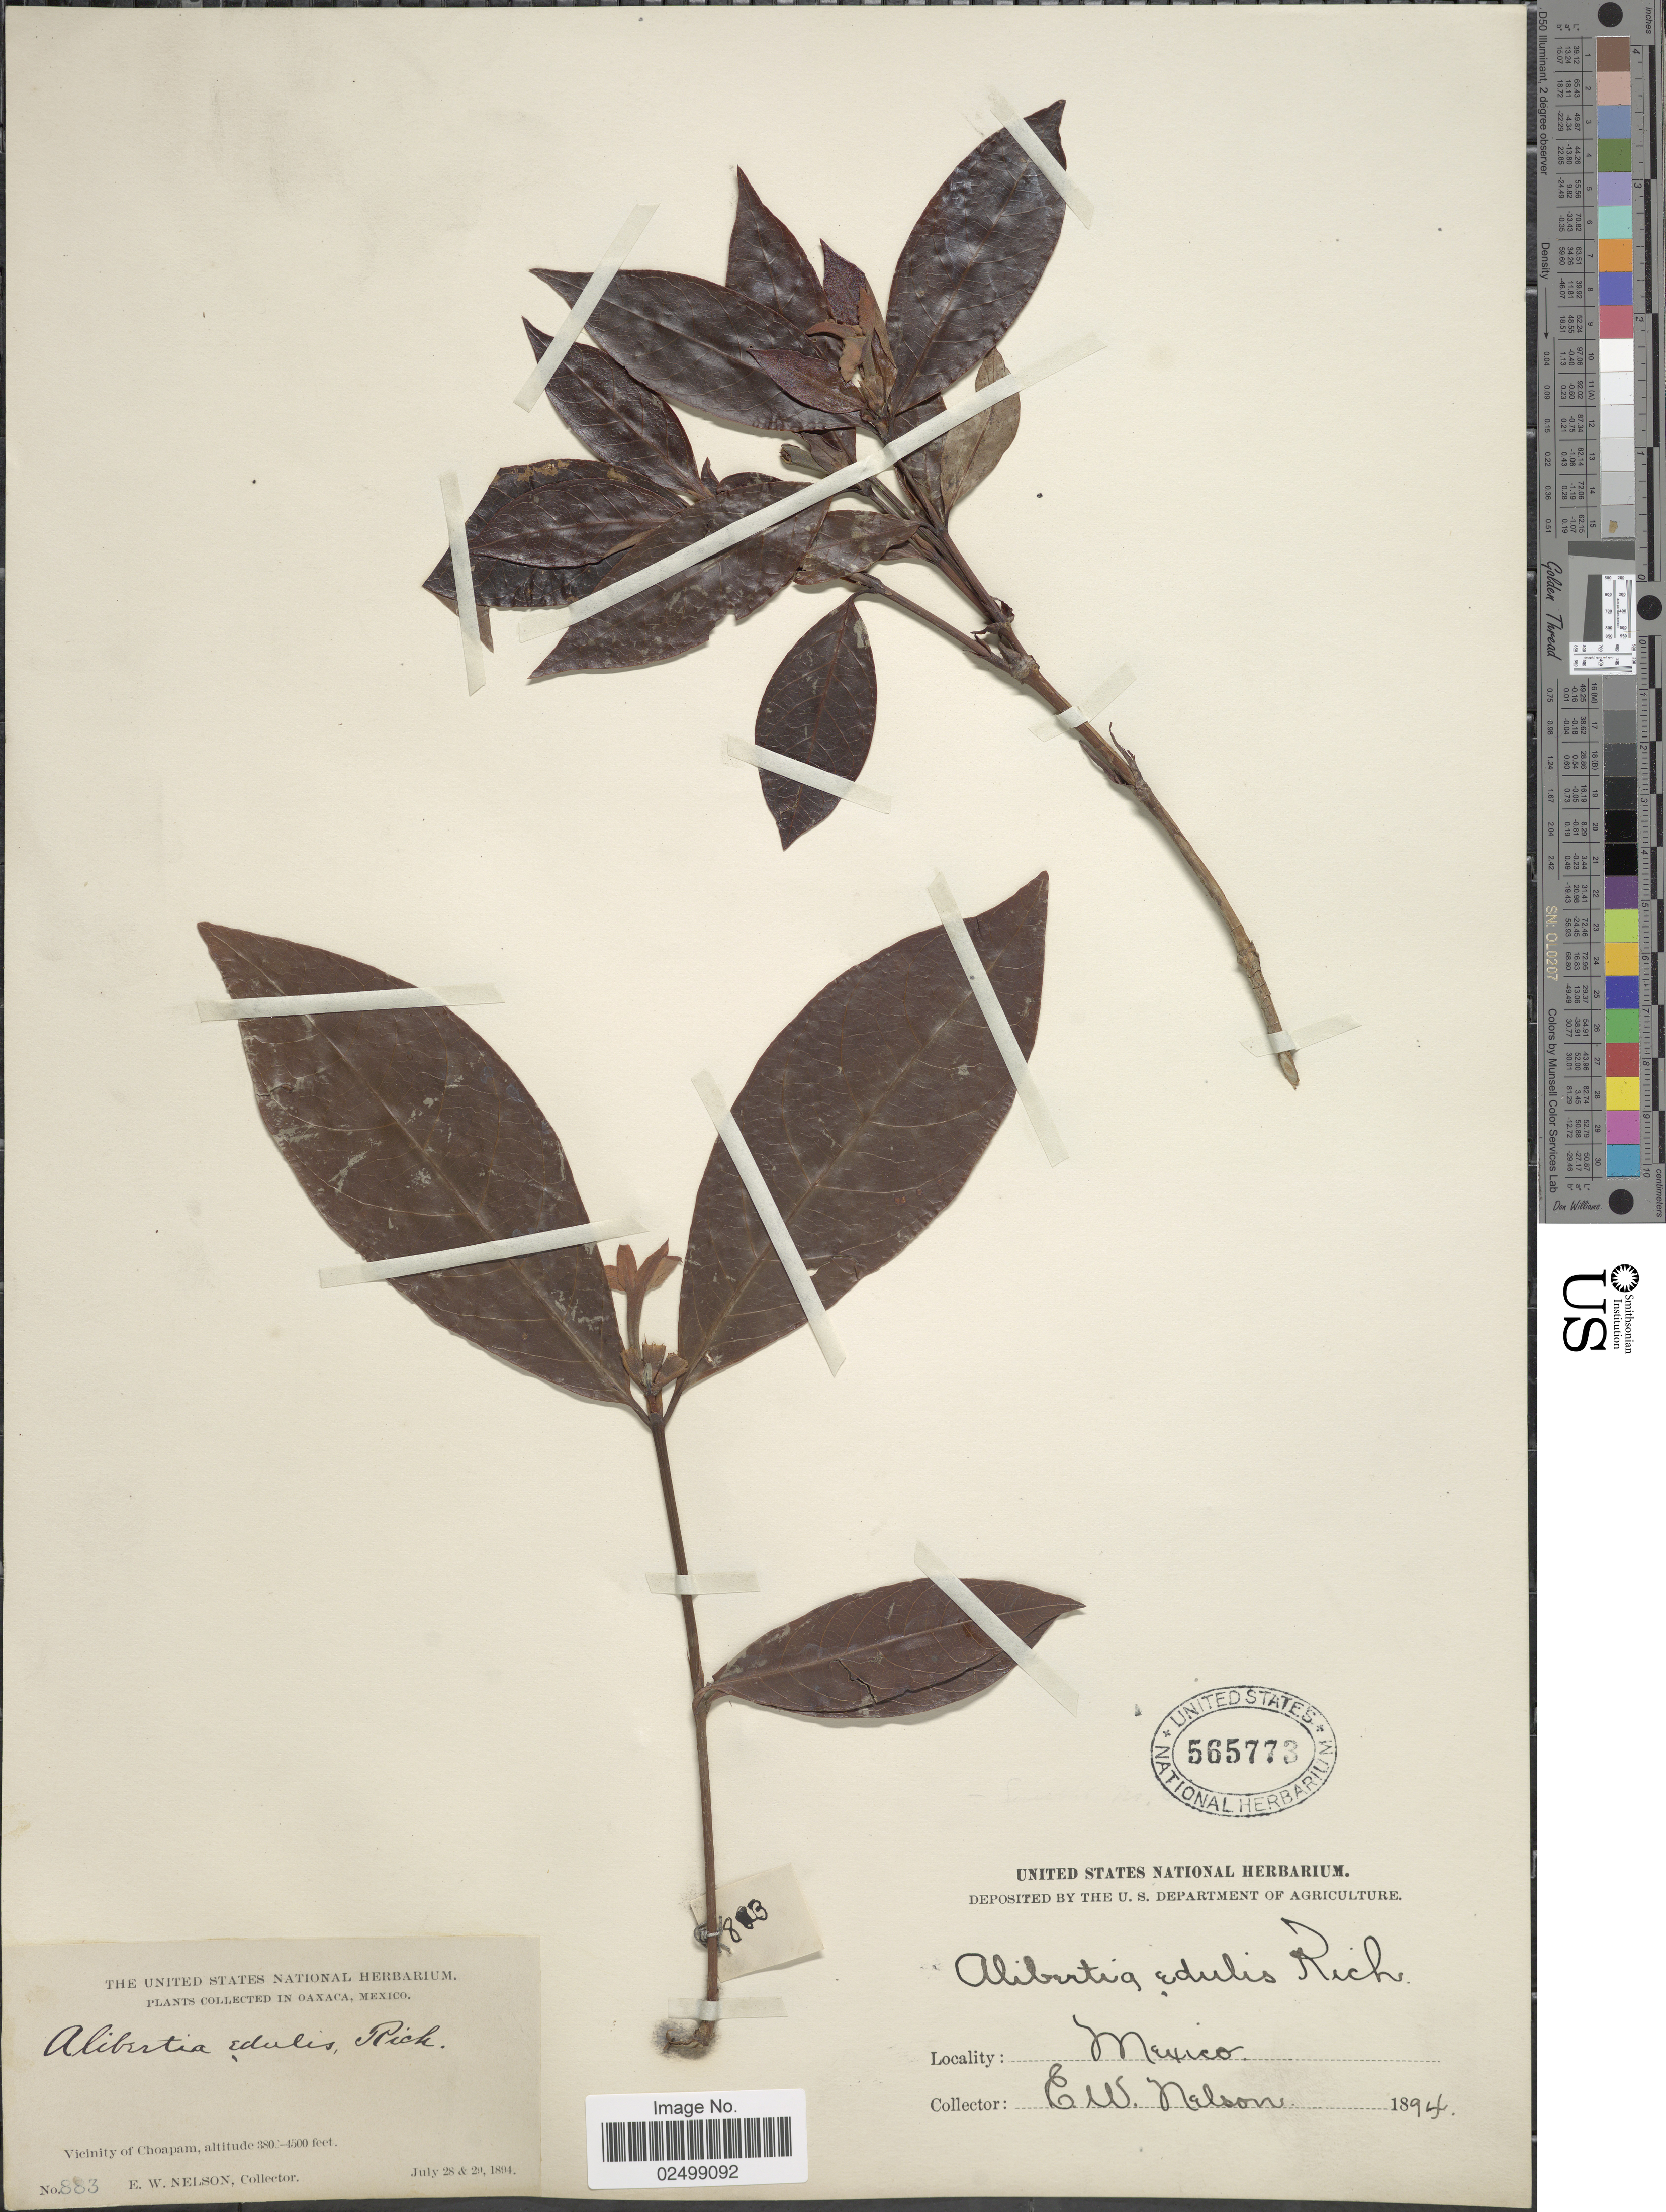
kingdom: Plantae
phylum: Tracheophyta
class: Magnoliopsida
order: Gentianales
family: Rubiaceae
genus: Alibertia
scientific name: Alibertia edulis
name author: (Rich.) A. Rich. ex DC.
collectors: E. W. Nelson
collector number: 883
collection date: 1894-07-28/1894-07-29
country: Mexico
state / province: Oaxaca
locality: Vicinity of Choapam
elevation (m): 116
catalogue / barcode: US 565773